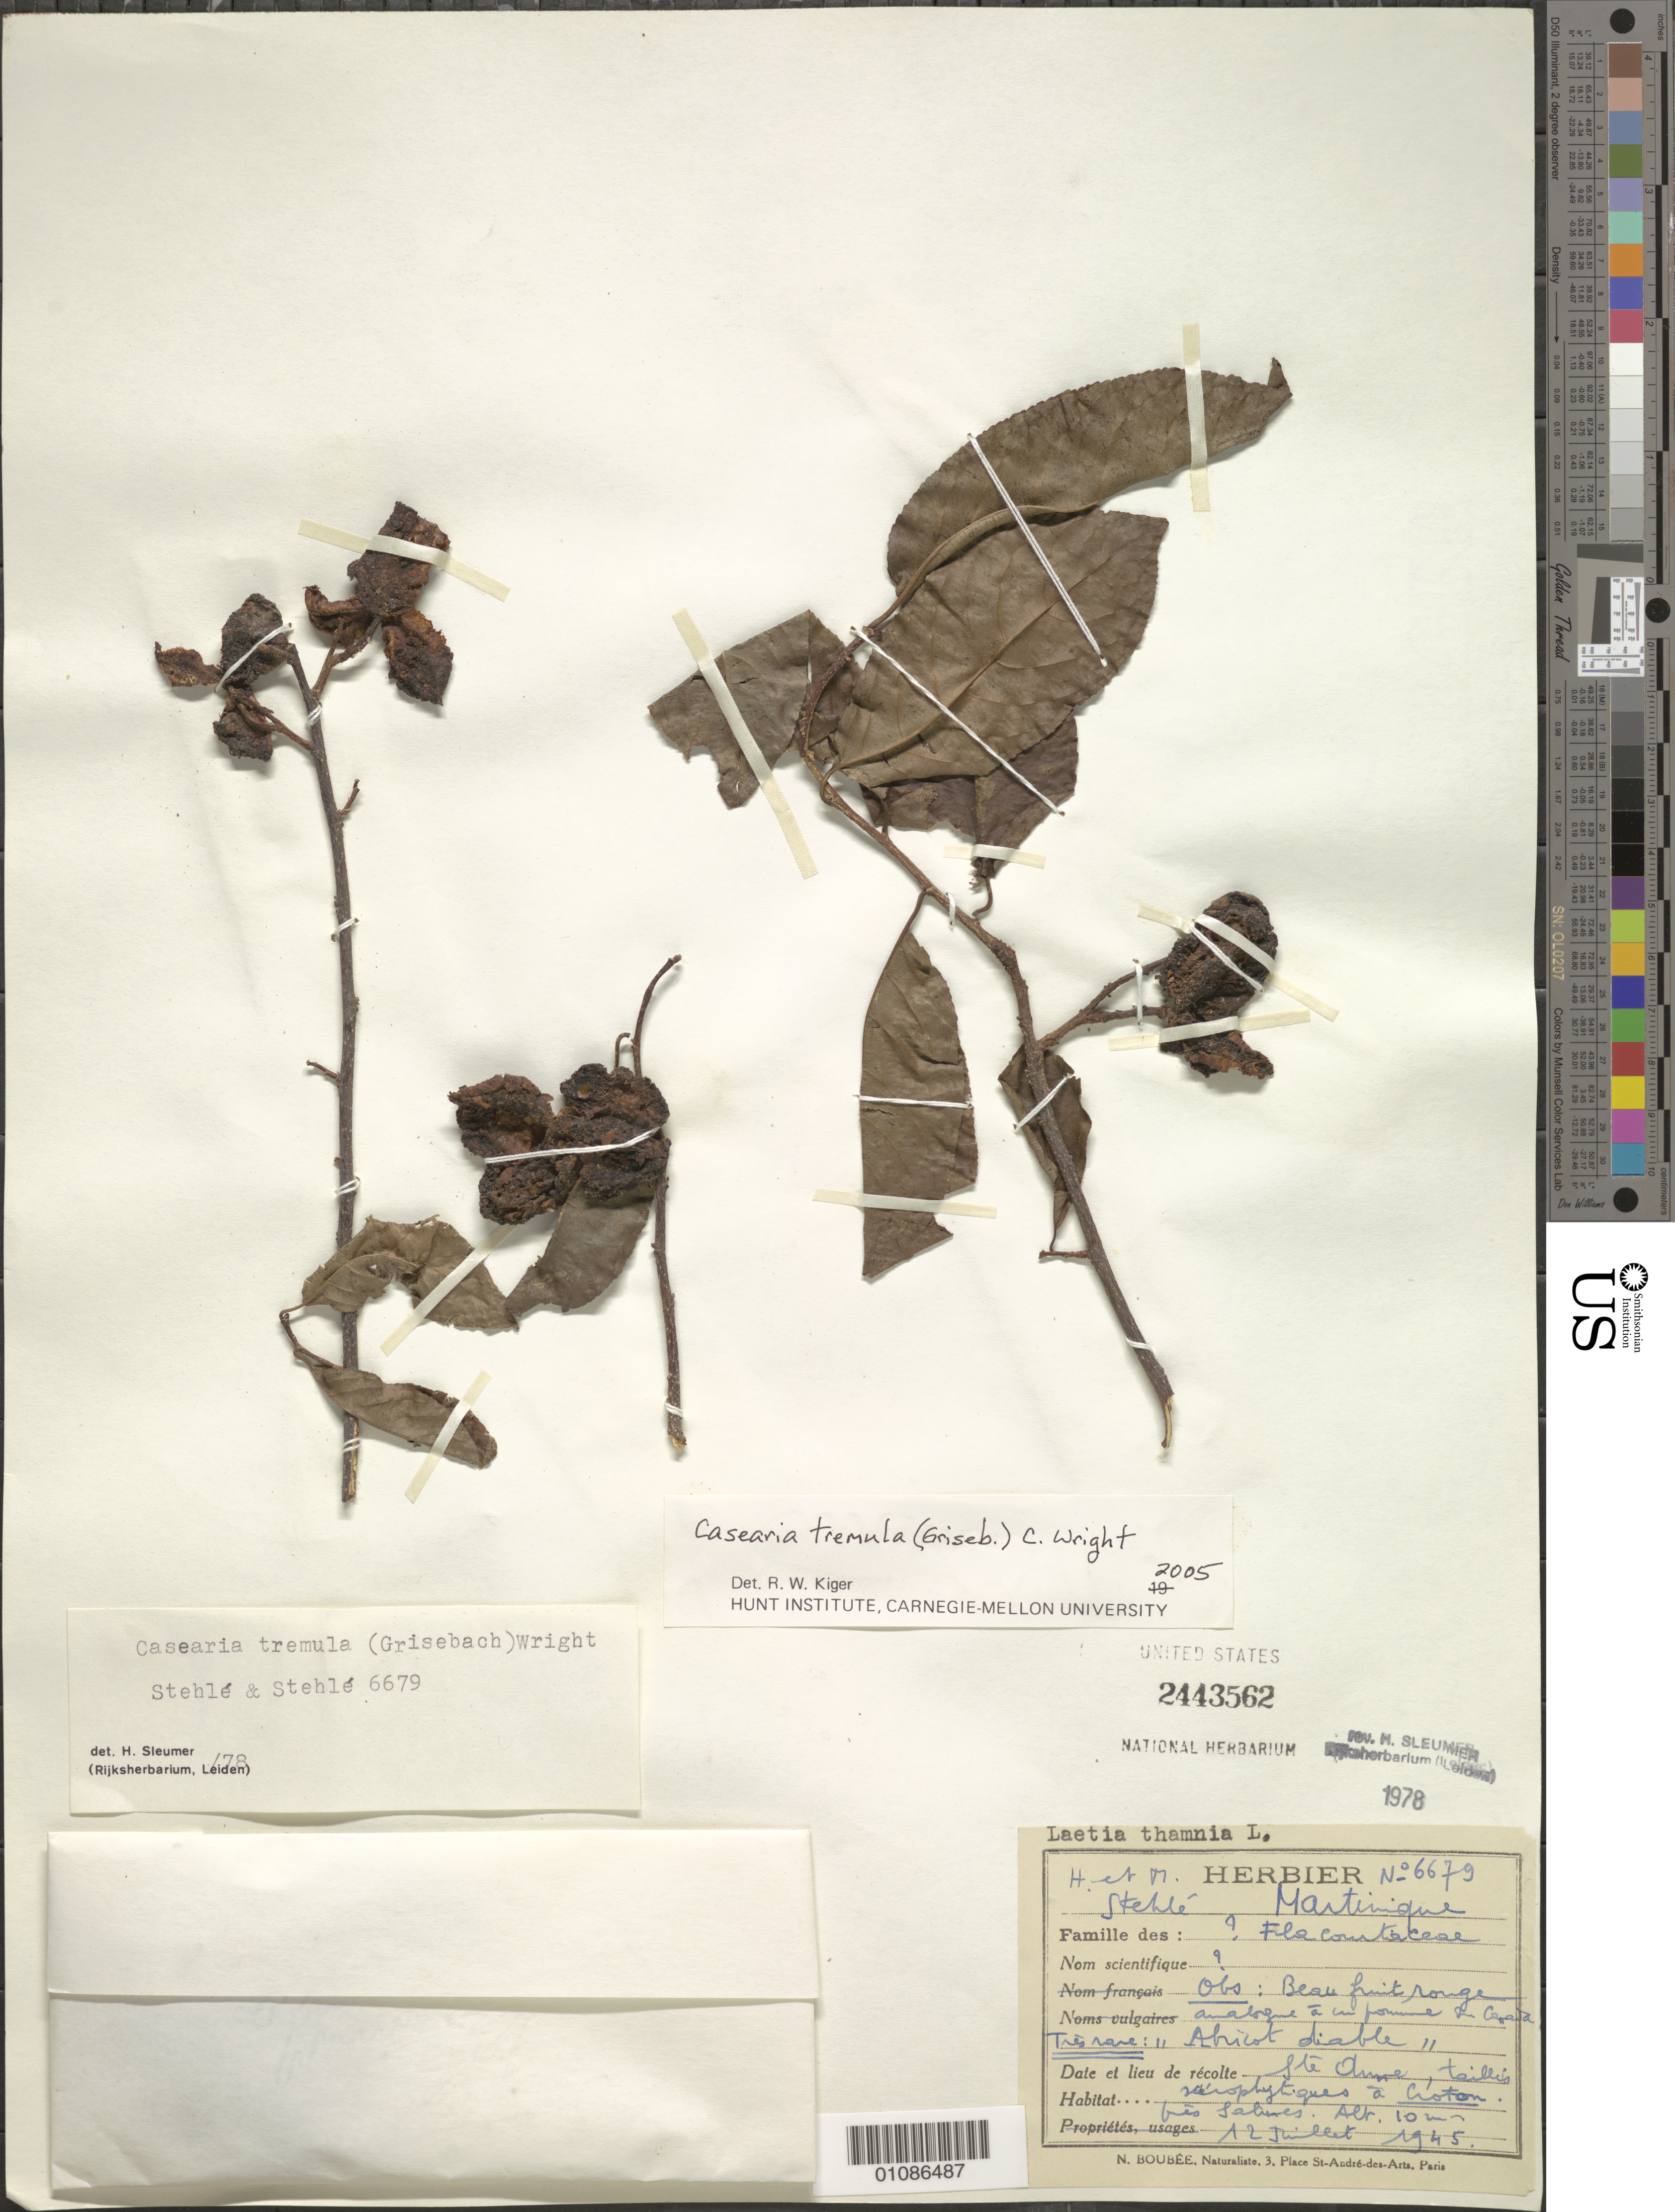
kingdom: Plantae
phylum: Tracheophyta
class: Magnoliopsida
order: Malpighiales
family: Salicaceae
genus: Casearia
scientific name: Casearia tremula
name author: (Griseb.) Griseb. ex C. Wright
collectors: H. Stehlé & M. Stehlé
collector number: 6679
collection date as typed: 1945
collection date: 1945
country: Martinique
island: Martinique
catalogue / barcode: US 2443562